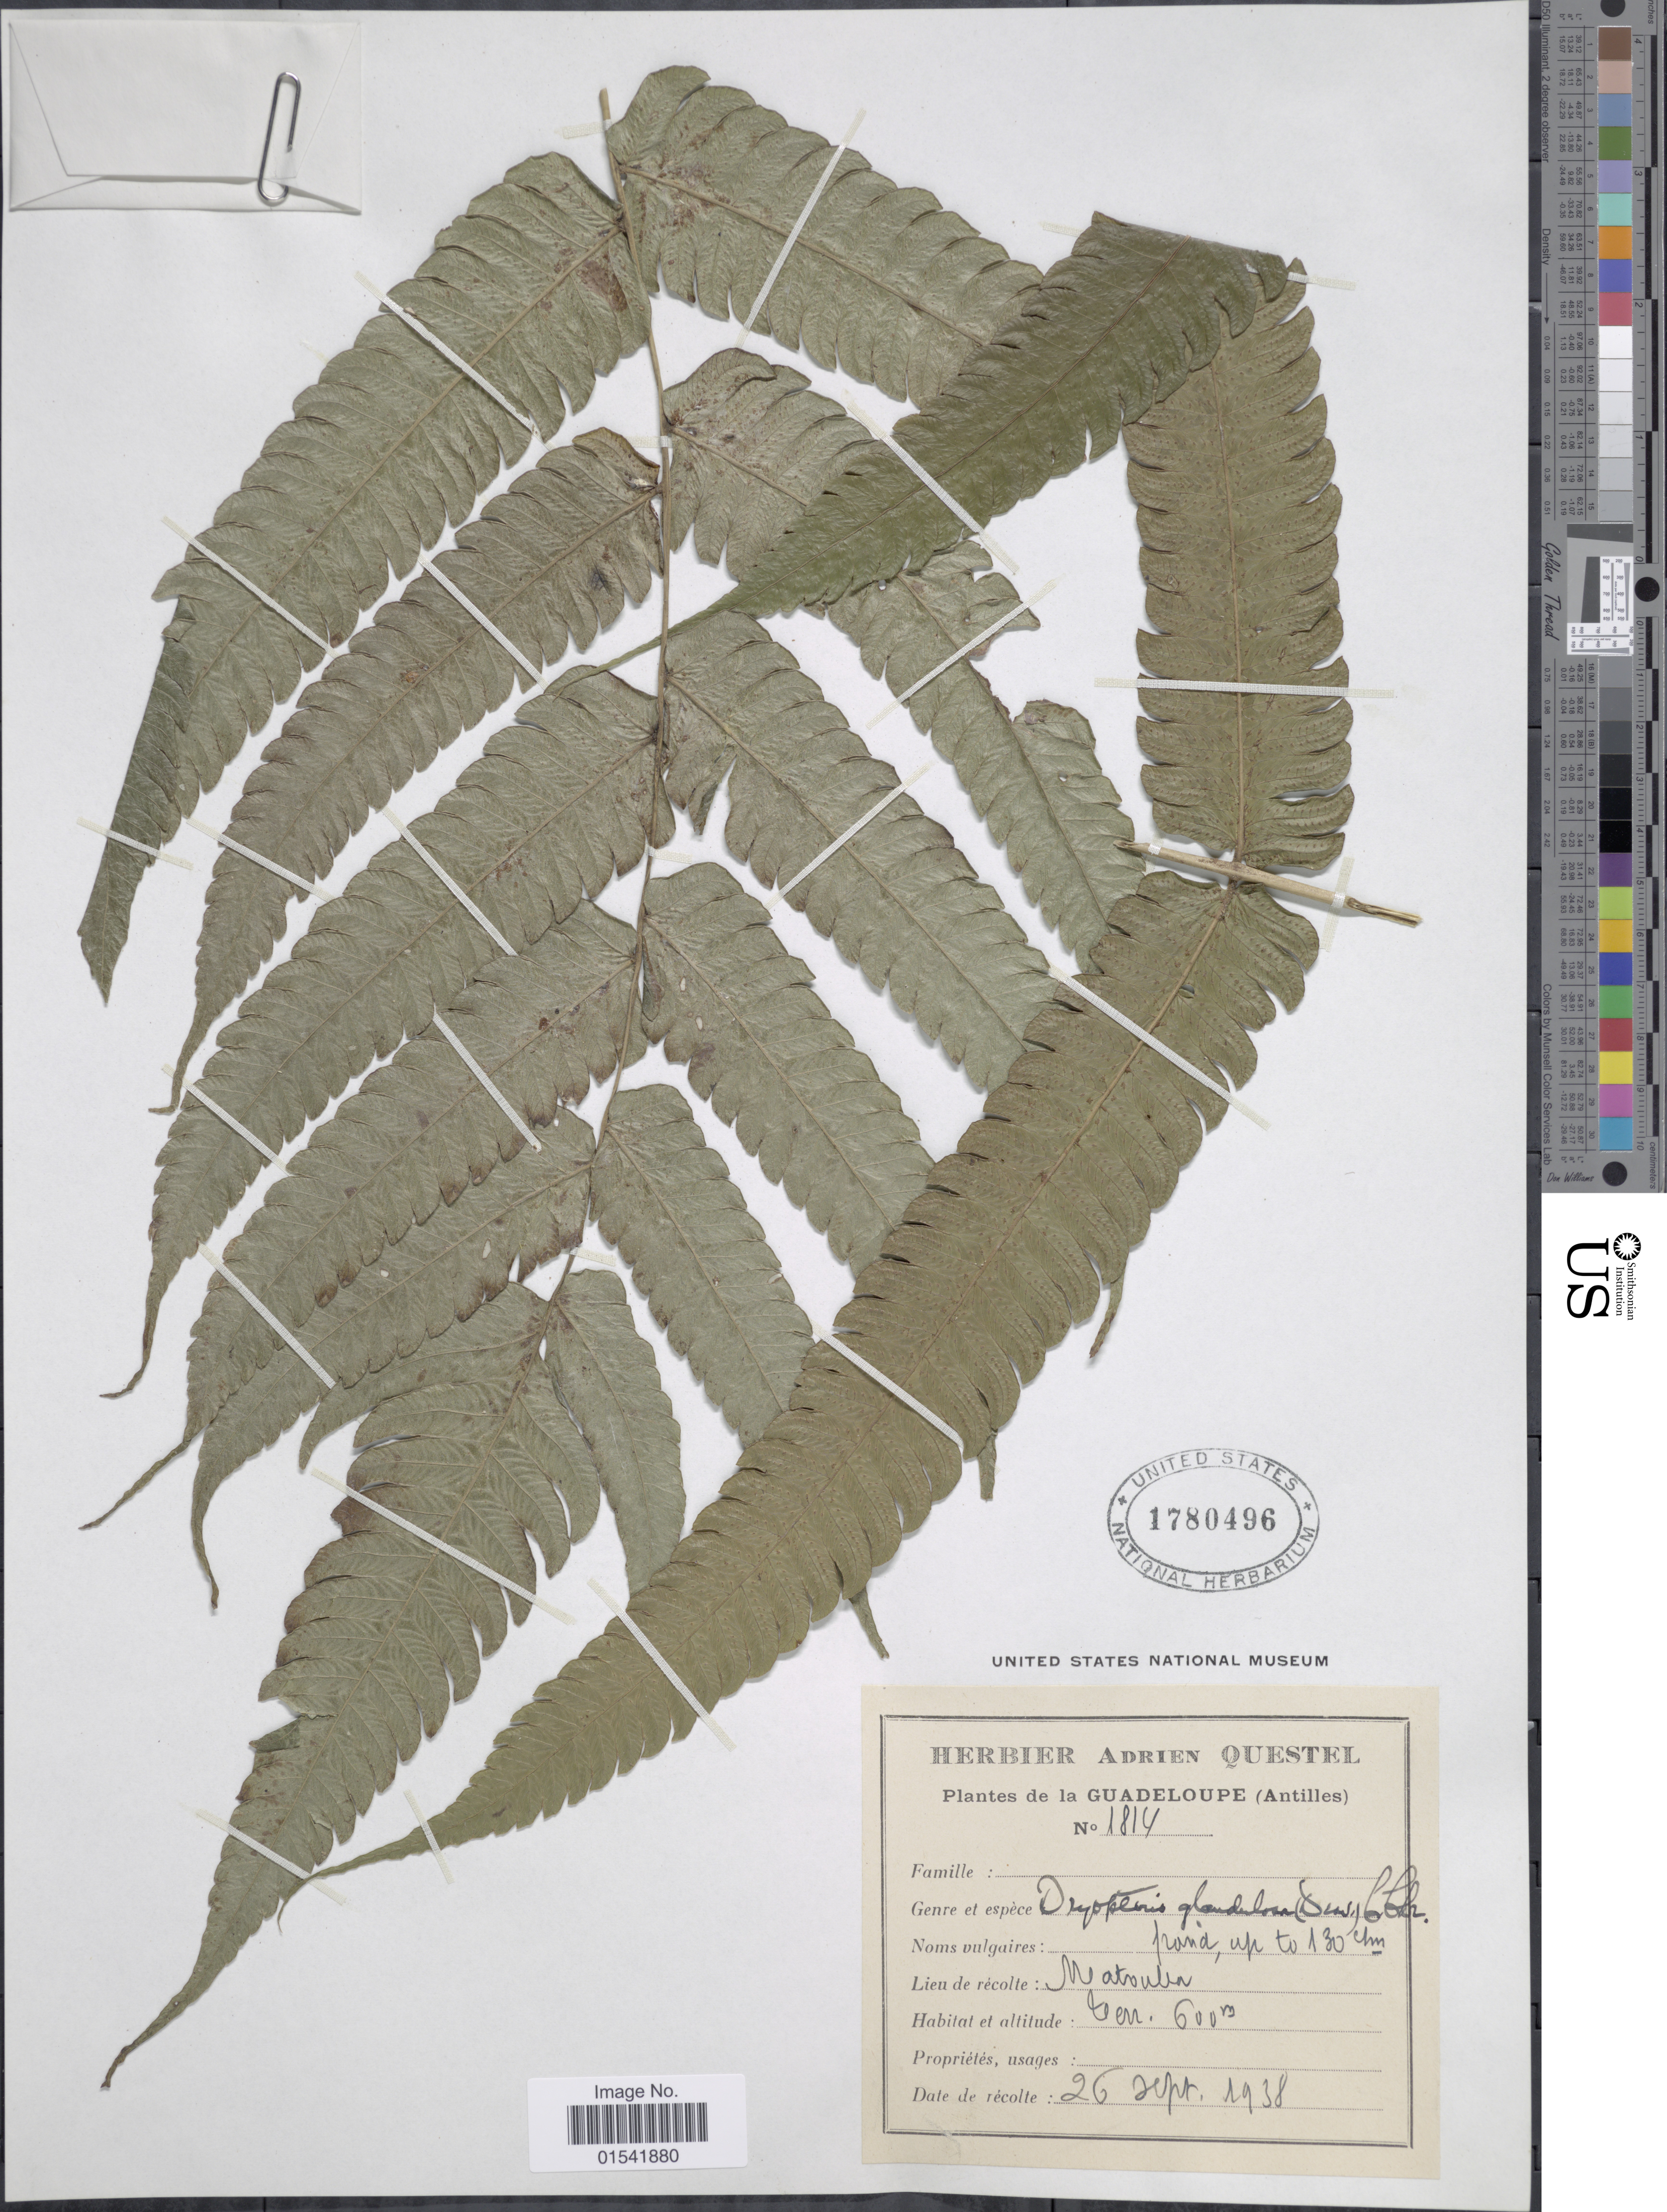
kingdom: Plantae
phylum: Tracheophyta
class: Polypodiopsida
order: Polypodiales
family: Thelypteridaceae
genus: Steiropteris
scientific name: Steiropteris glandulosa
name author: (Hook. f.) Pic. Serm.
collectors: ex herb. A. Questal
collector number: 1814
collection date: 1938-09-26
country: Guadeloupe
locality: (Antilles), Matouba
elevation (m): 600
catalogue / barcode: US 1780496